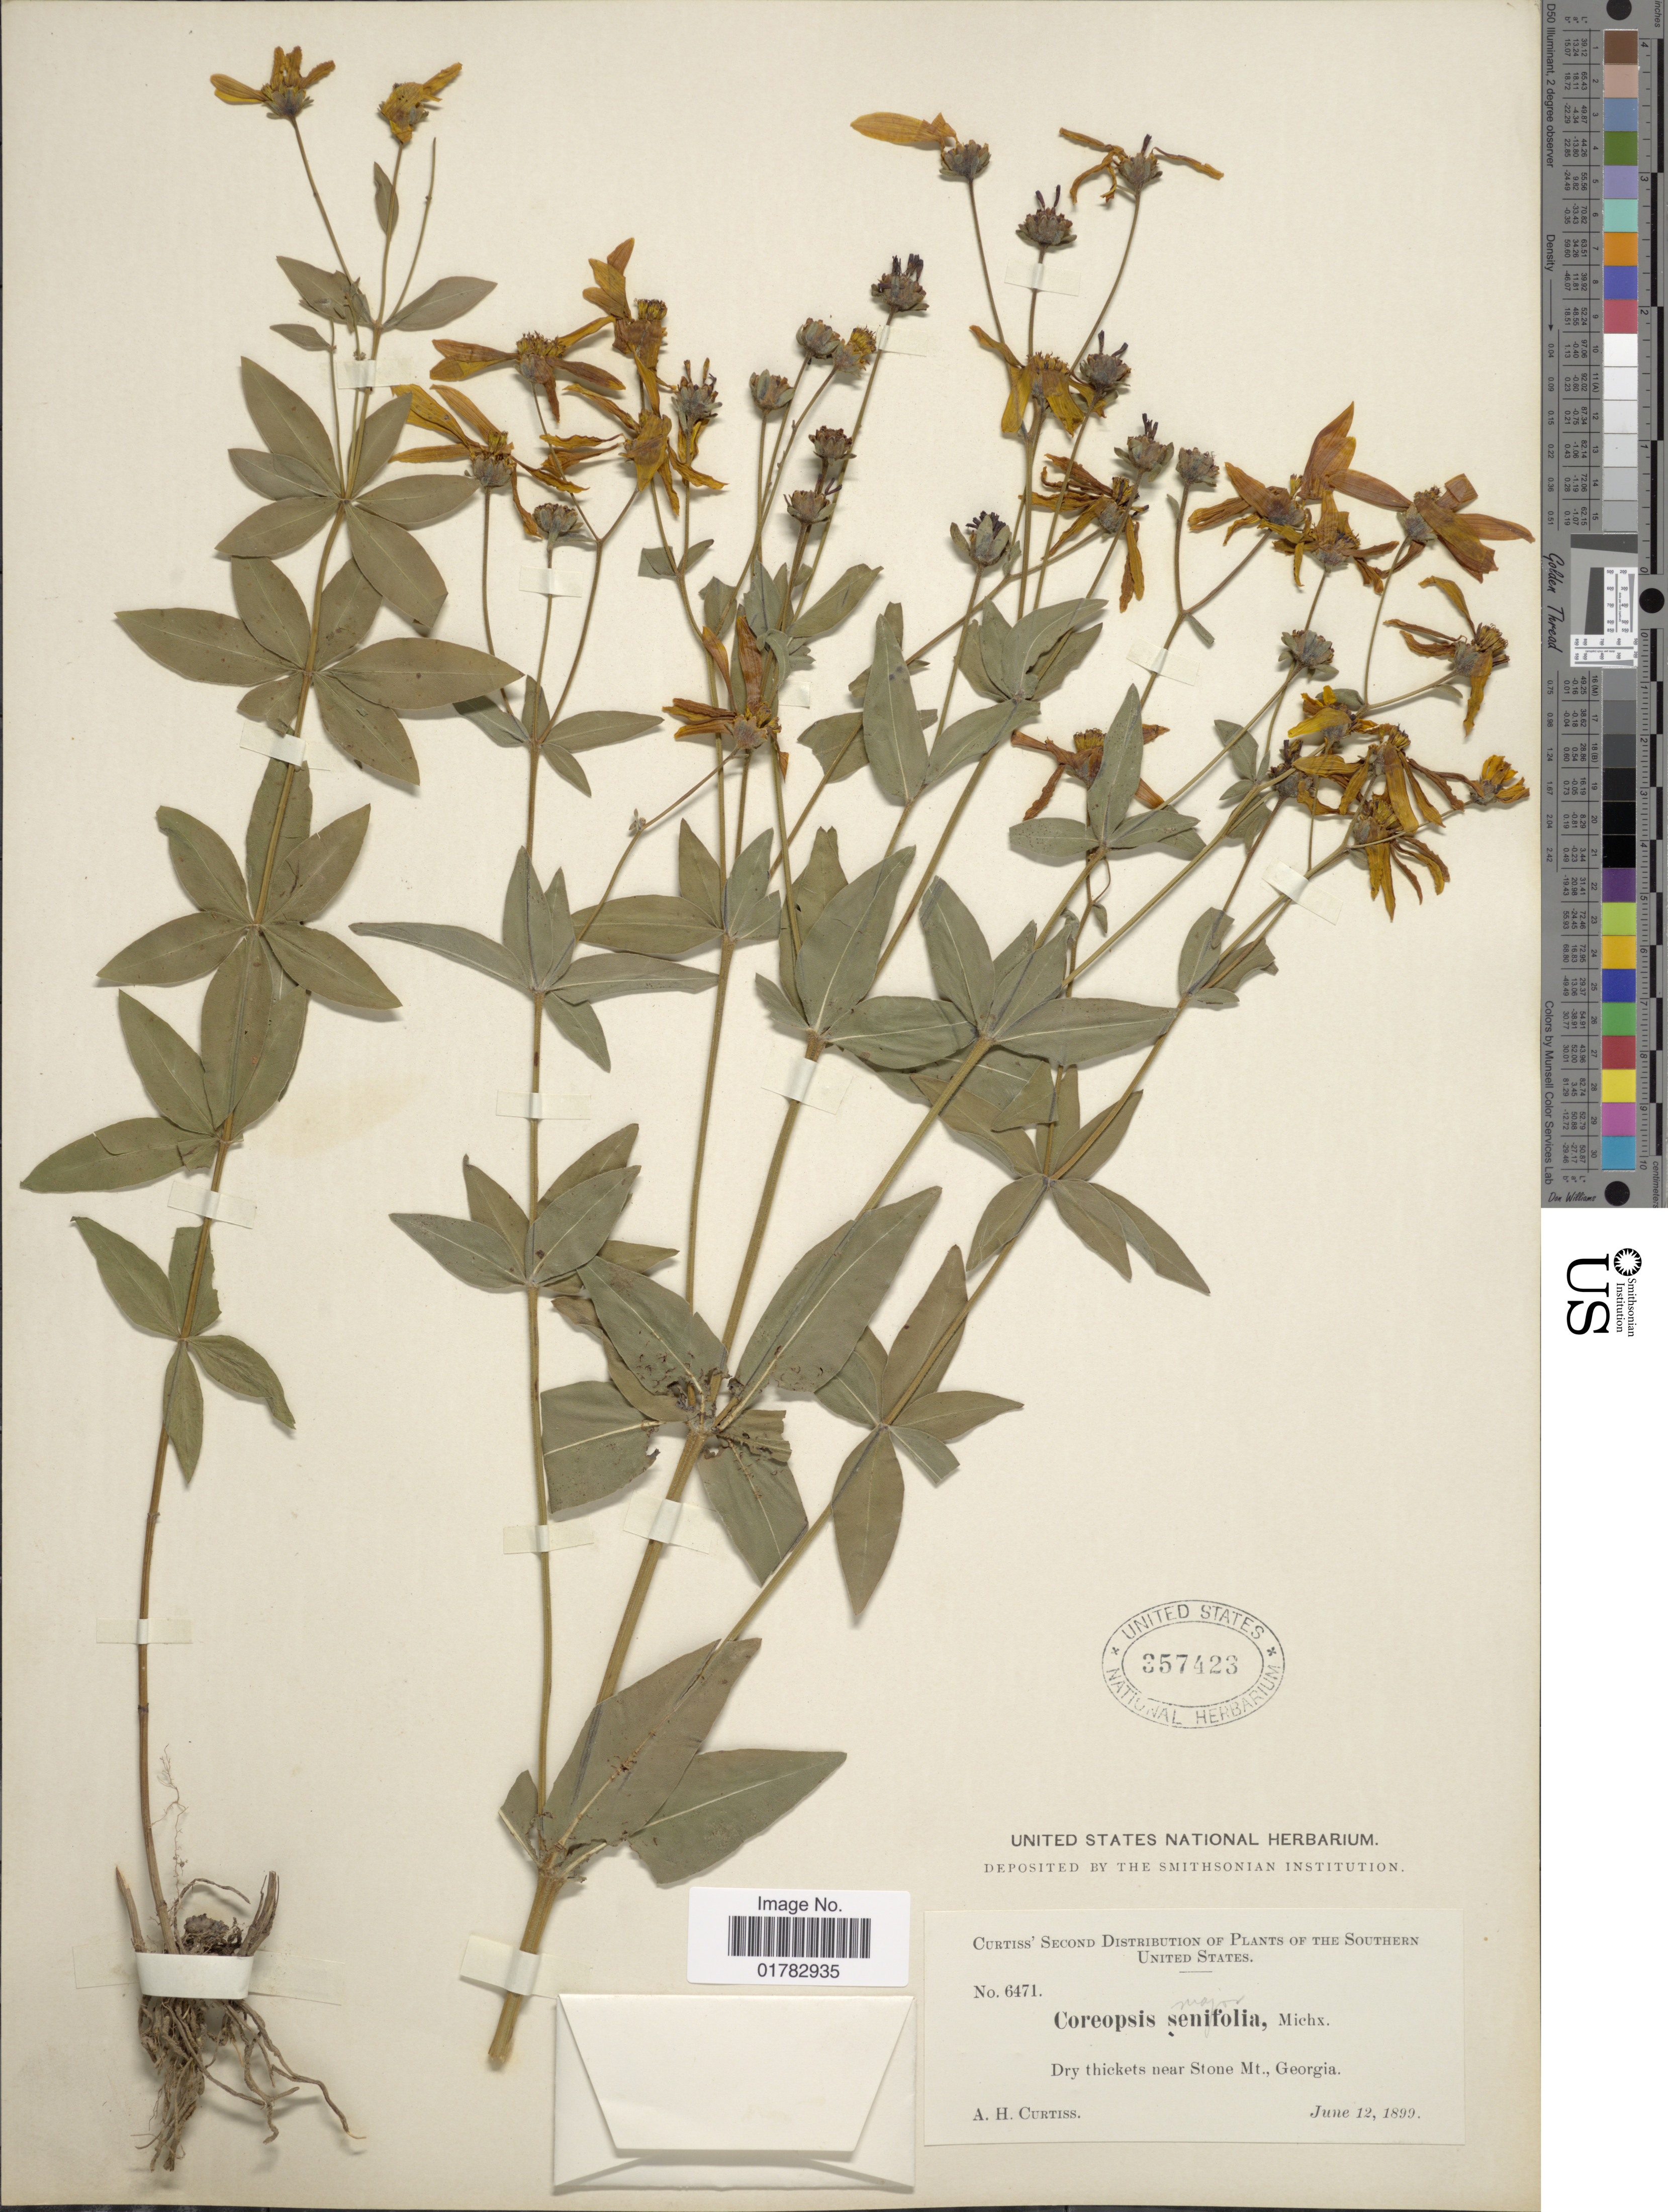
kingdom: Plantae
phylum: Tracheophyta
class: Magnoliopsida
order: Asterales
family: Asteraceae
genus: Coreopsis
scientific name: Coreopsis major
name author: Walter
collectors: A. H. Curtiss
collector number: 6471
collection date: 1899-06-12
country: United States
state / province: Georgia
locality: Southern United States, dry thickets near Stone Mt.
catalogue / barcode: US 357423